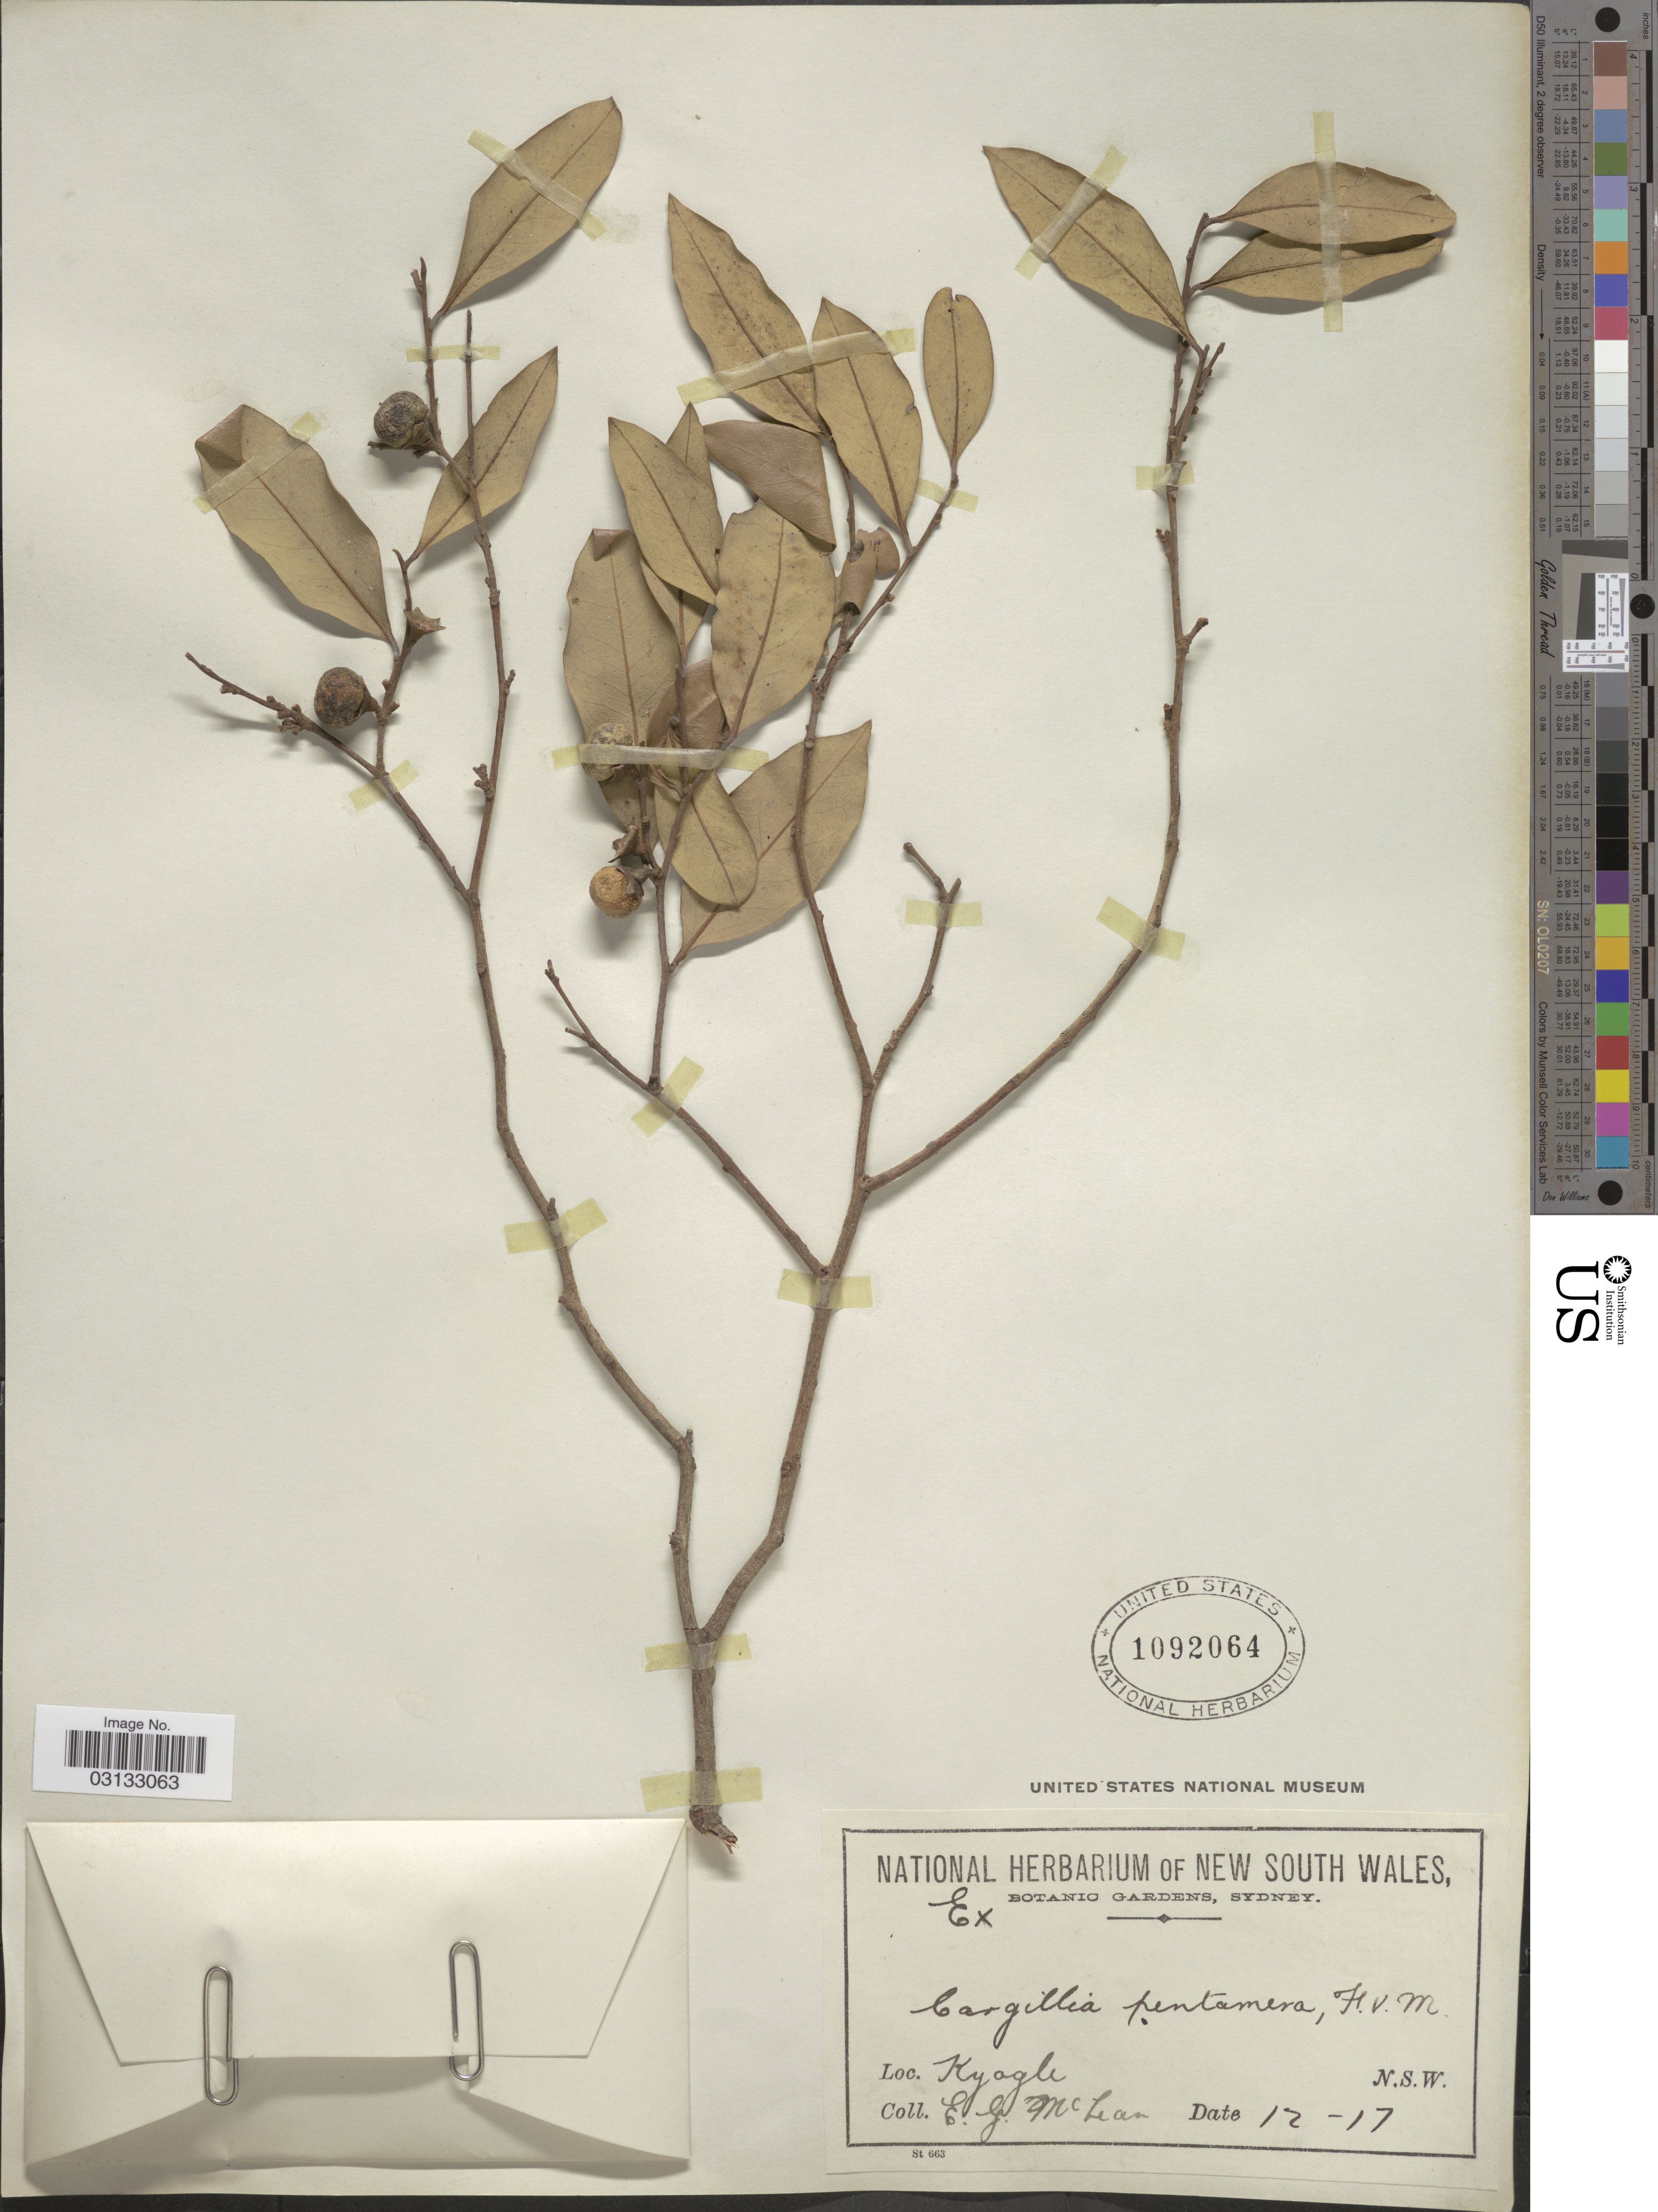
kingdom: Plantae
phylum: Tracheophyta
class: Magnoliopsida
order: Ericales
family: Ebenaceae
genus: Diospyros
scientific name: Diospyros pentamera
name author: (F. Muell.) Woods & F. Muell.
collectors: E. McLean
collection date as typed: Transcribed d/m/y: /12/17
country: Australia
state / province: New South Wales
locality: Kyagle.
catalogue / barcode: US 1092064